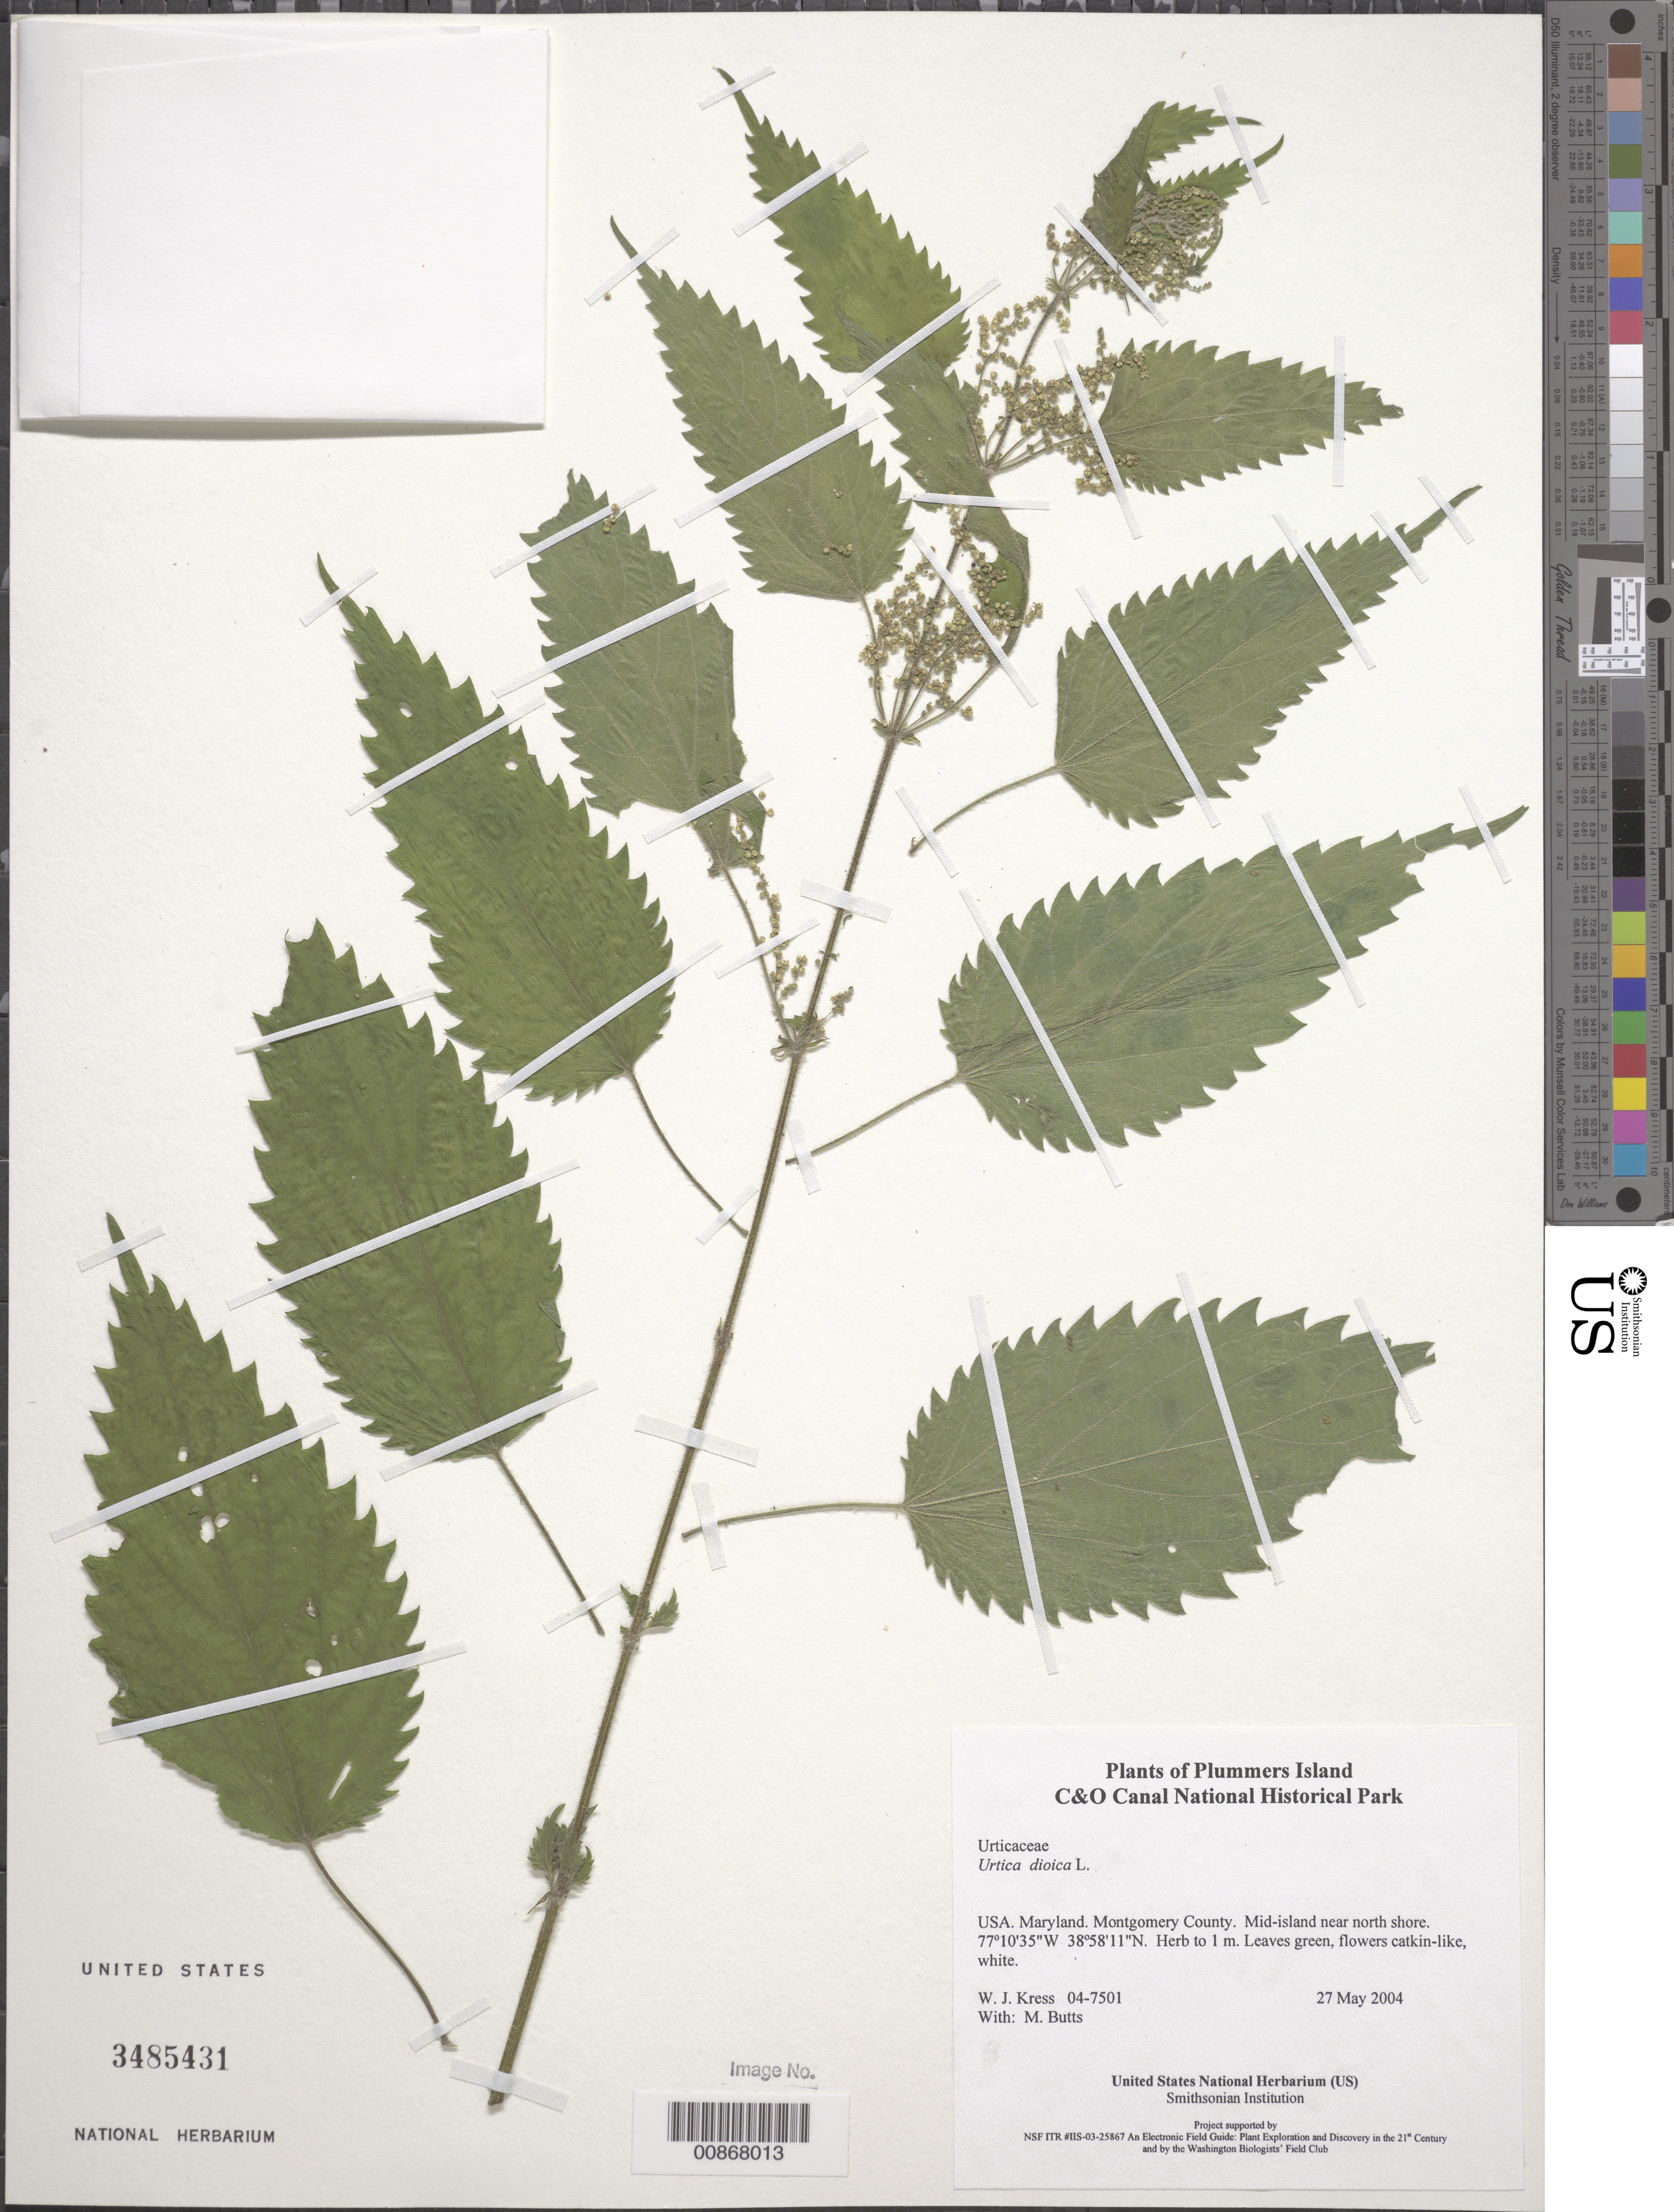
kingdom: Plantae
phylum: Tracheophyta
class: Magnoliopsida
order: Rosales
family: Urticaceae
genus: Urtica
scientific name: Urtica dioica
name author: L.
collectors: W. J. Kress & M. B. Butts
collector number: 04-7501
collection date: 2004-05-27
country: United States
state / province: Maryland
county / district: Montgomery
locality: Chesapeake and Ohio Canal National Historical Park, Plummers Island, mid-island near North shore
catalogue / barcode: US 3485431